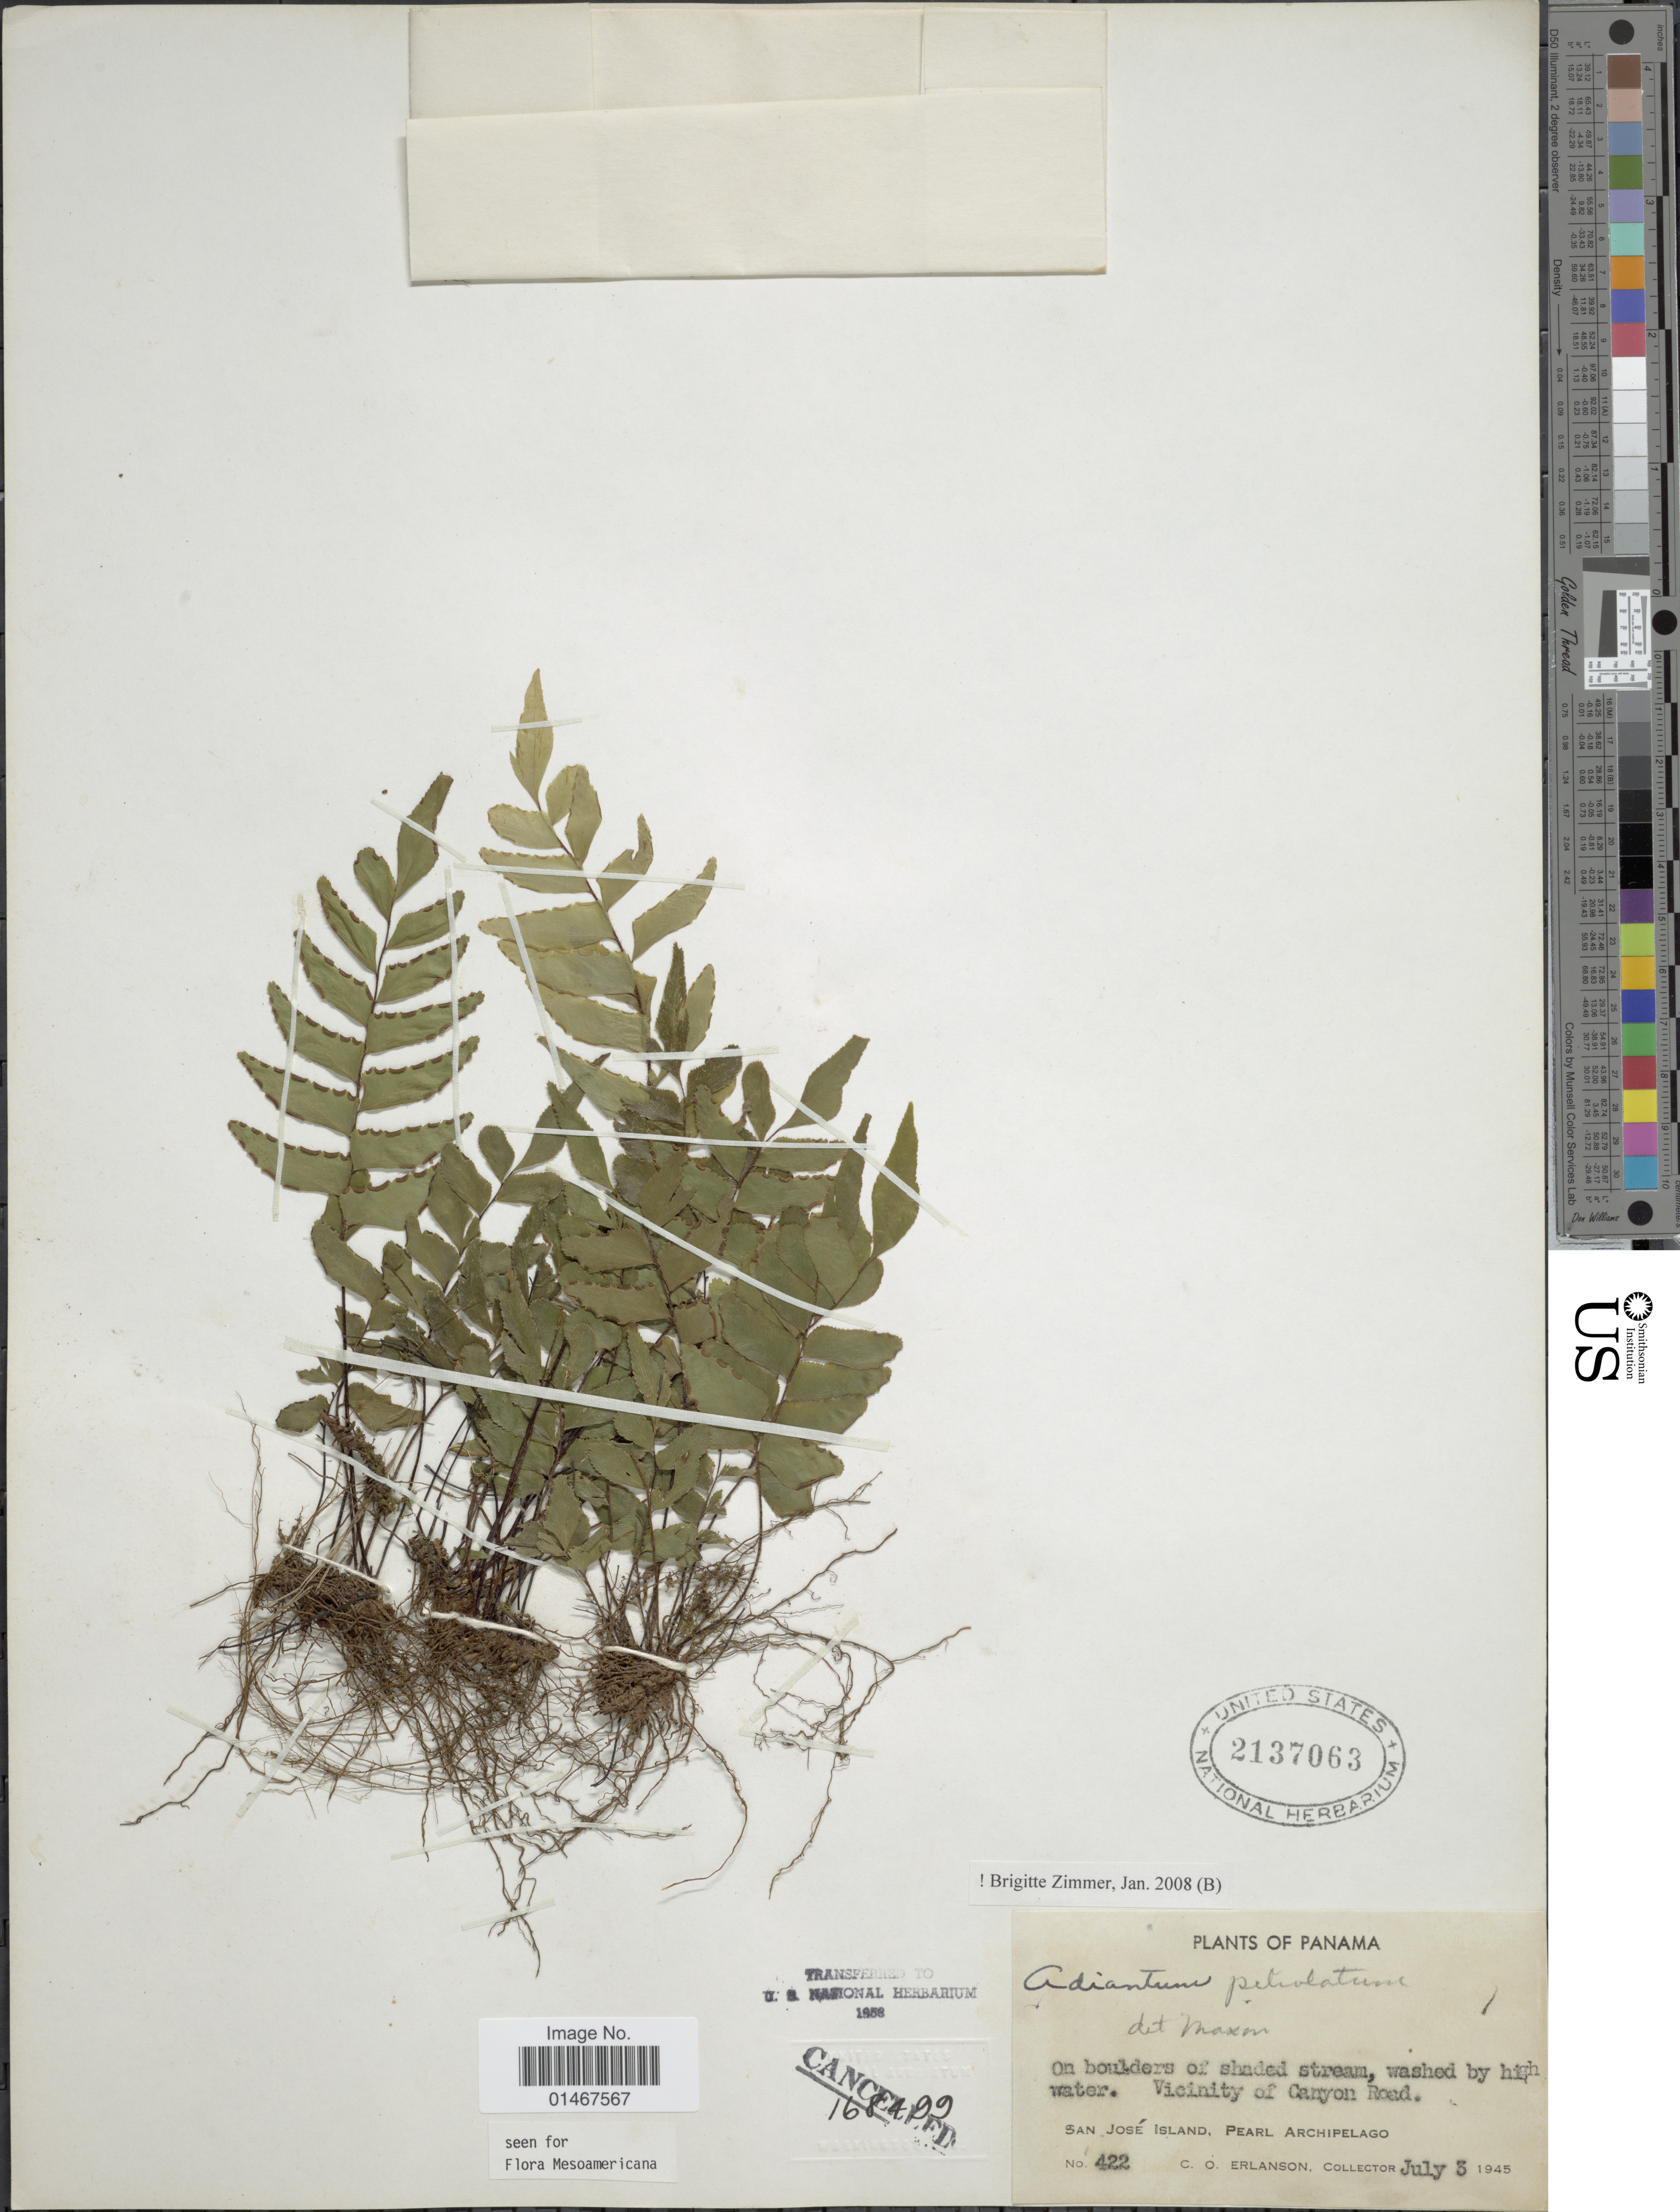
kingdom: Plantae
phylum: Tracheophyta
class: Polypodiopsida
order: Polypodiales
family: Pteridaceae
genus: Adiantum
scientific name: Adiantum petiolatum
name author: Desv.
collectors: C. O. Erlanson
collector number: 422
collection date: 1945-07-03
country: Panama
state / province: Panamá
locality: Vicinity of Canyon Road. San Jose Island, Pearl Archipelago.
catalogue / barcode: US 2137063